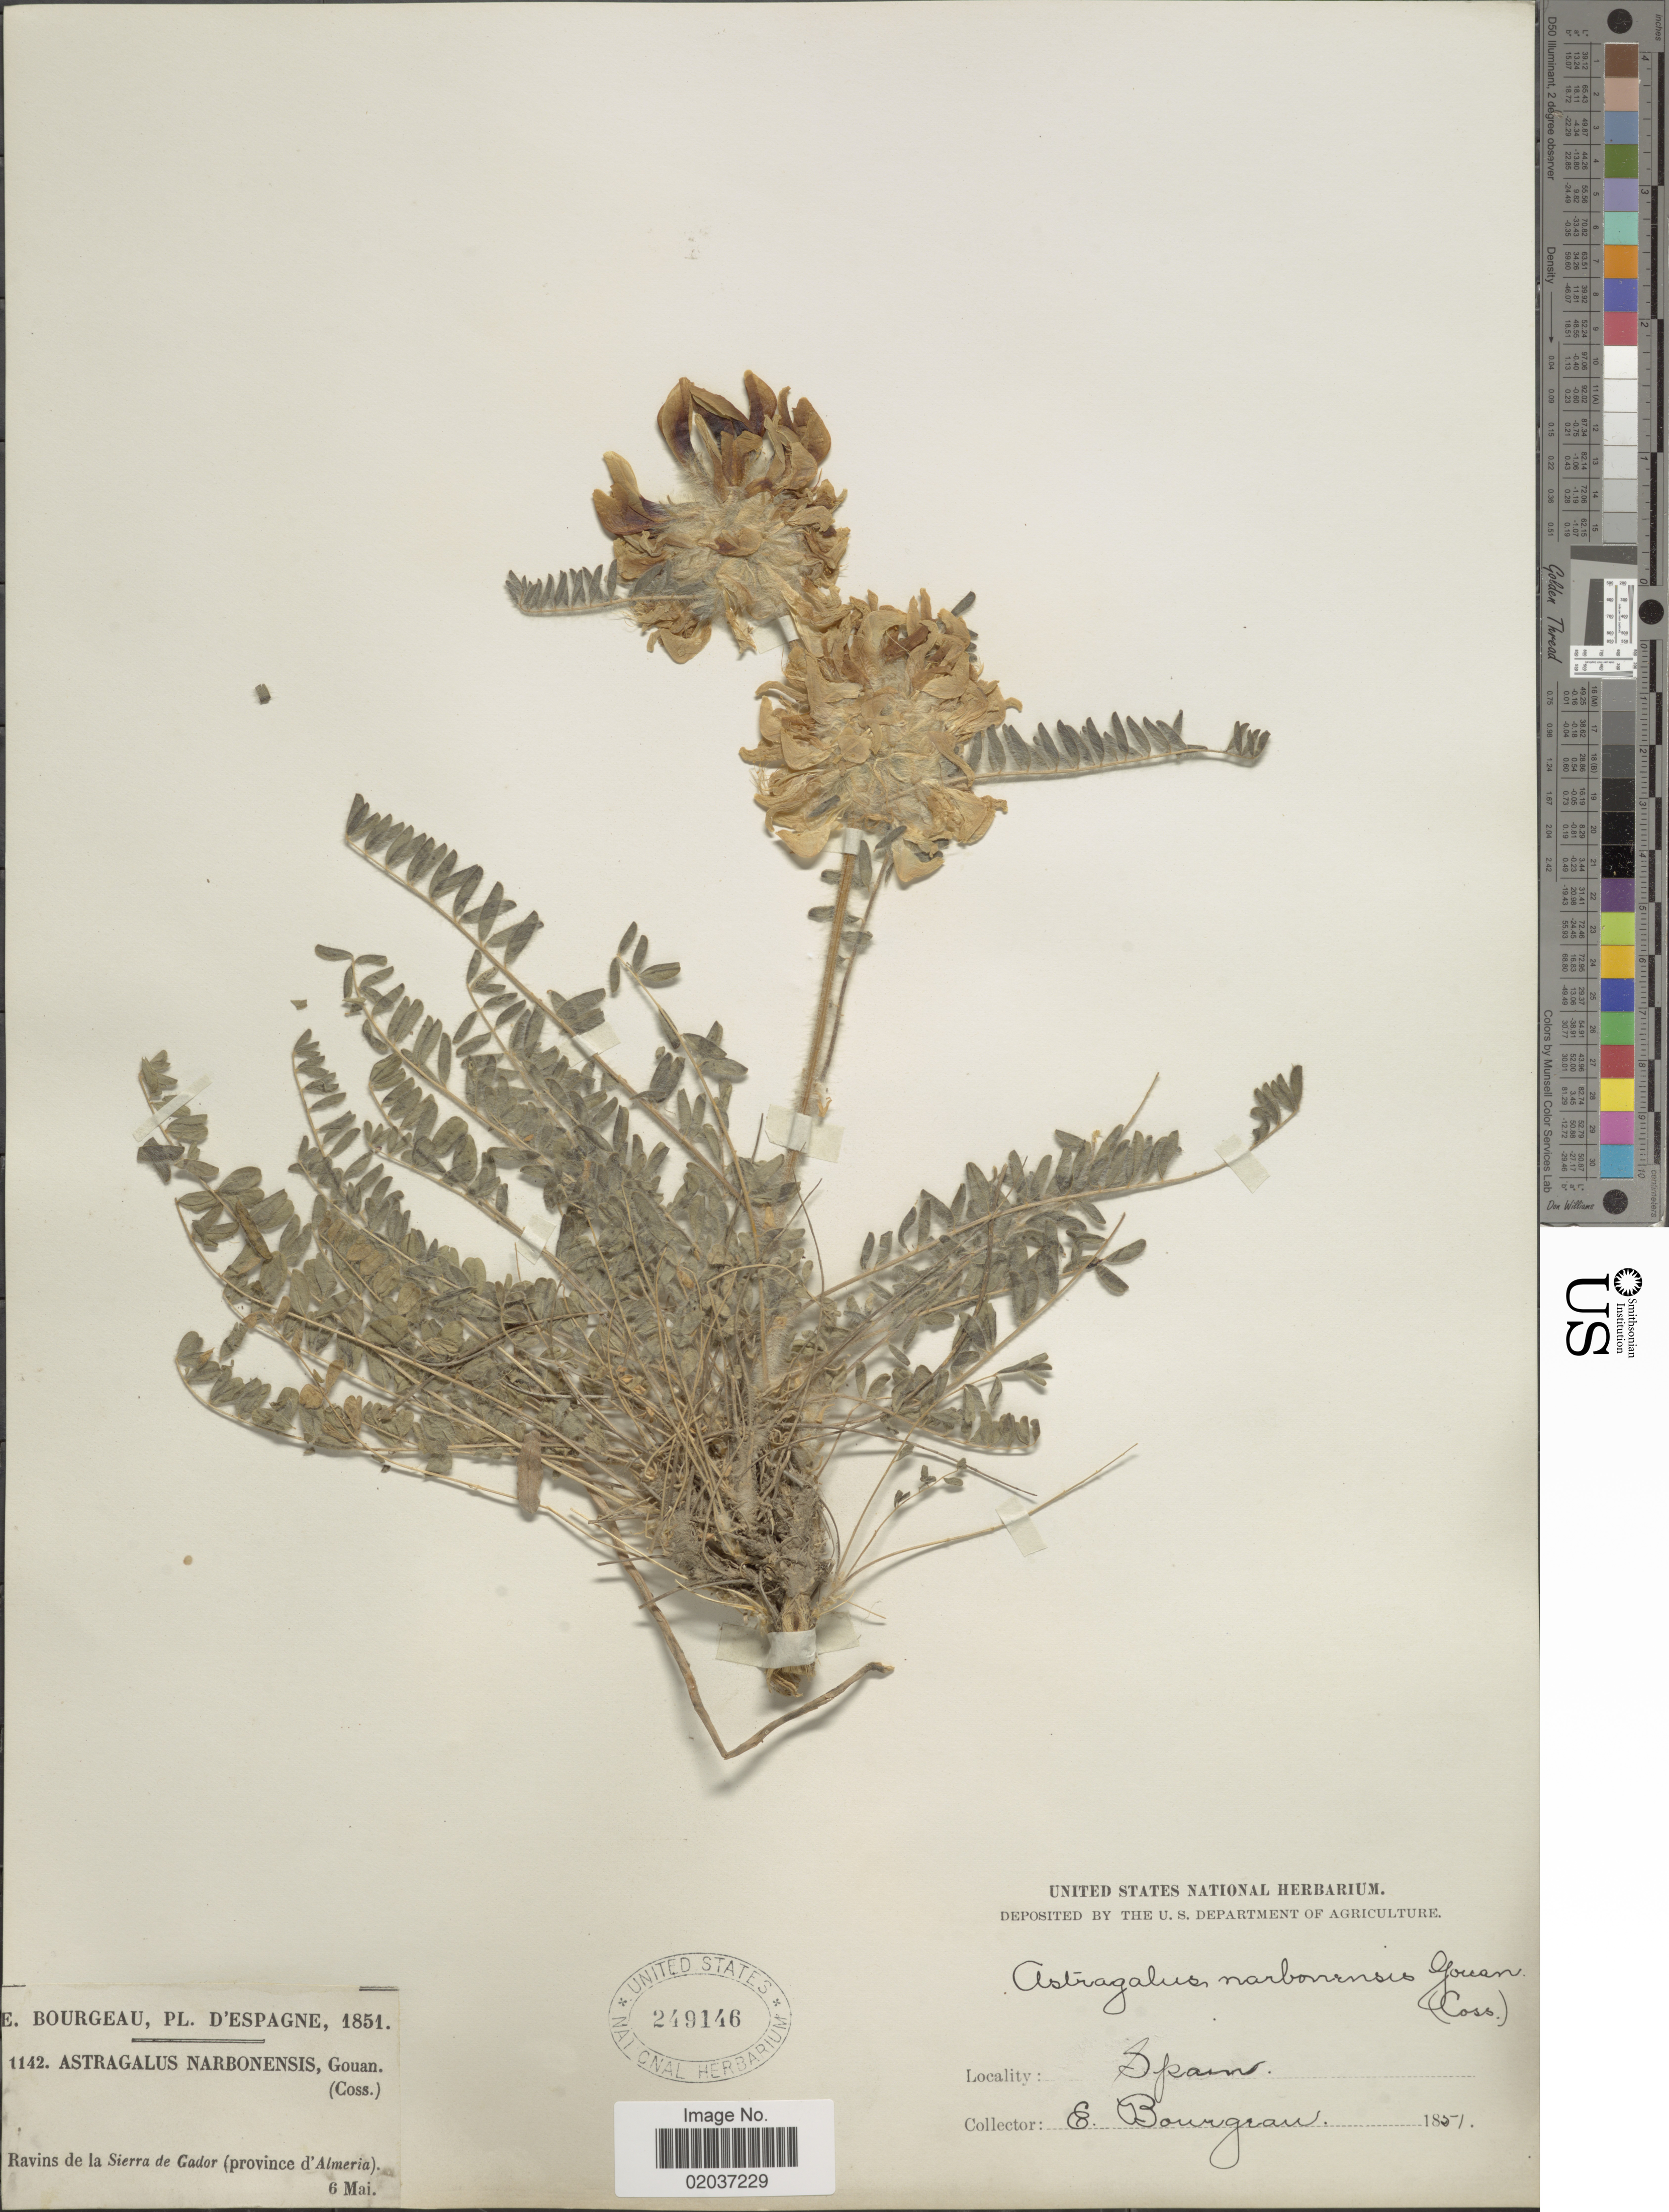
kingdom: Plantae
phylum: Tracheophyta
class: Magnoliopsida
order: Fabales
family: Fabaceae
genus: Astragalus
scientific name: Astragalus narbonensis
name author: Gouan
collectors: E. Bourgeau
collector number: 1142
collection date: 1851-05-06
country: Spain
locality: Ravins de la Sierra de Gador (province d'Almeria).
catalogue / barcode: US 249146